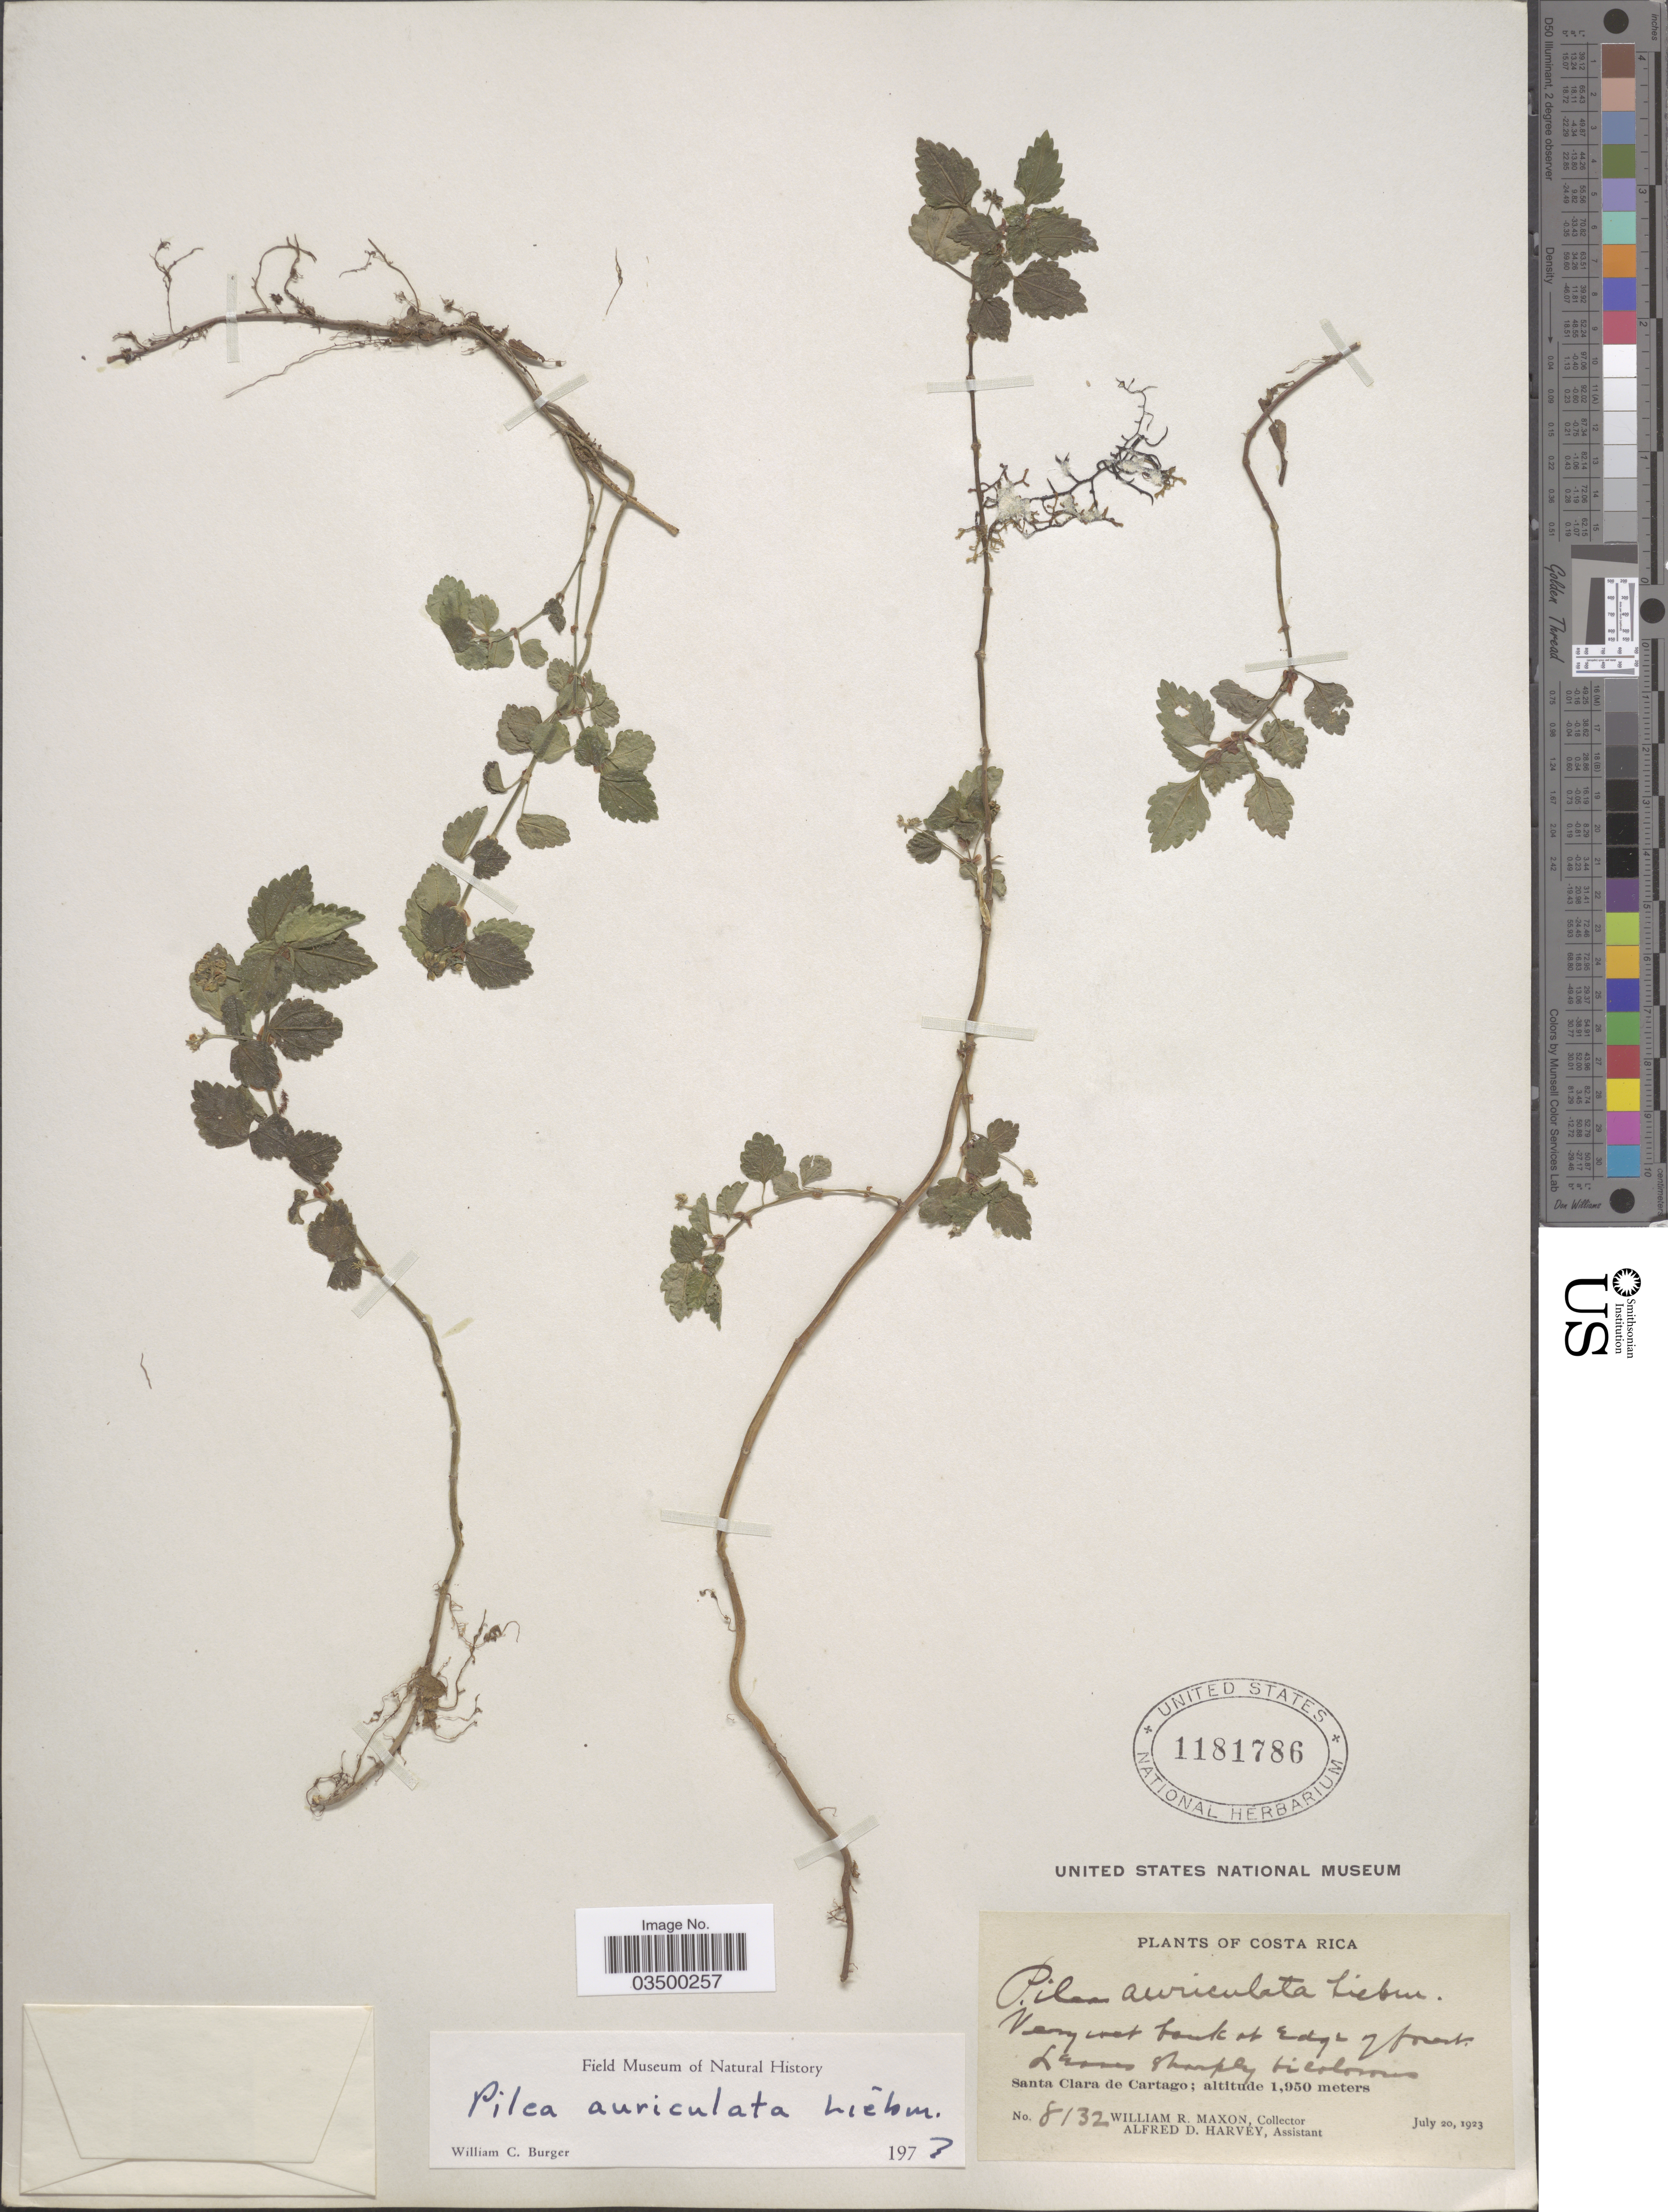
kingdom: Plantae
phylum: Tracheophyta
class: Magnoliopsida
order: Rosales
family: Urticaceae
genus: Pilea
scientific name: Pilea auriculata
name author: Liebm.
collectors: W. R. Maxon & A. D. Harvey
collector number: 8132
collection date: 1923-07-20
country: Costa Rica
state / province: Cartago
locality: Santa Clara de Cartago.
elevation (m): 1950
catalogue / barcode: US 1181786